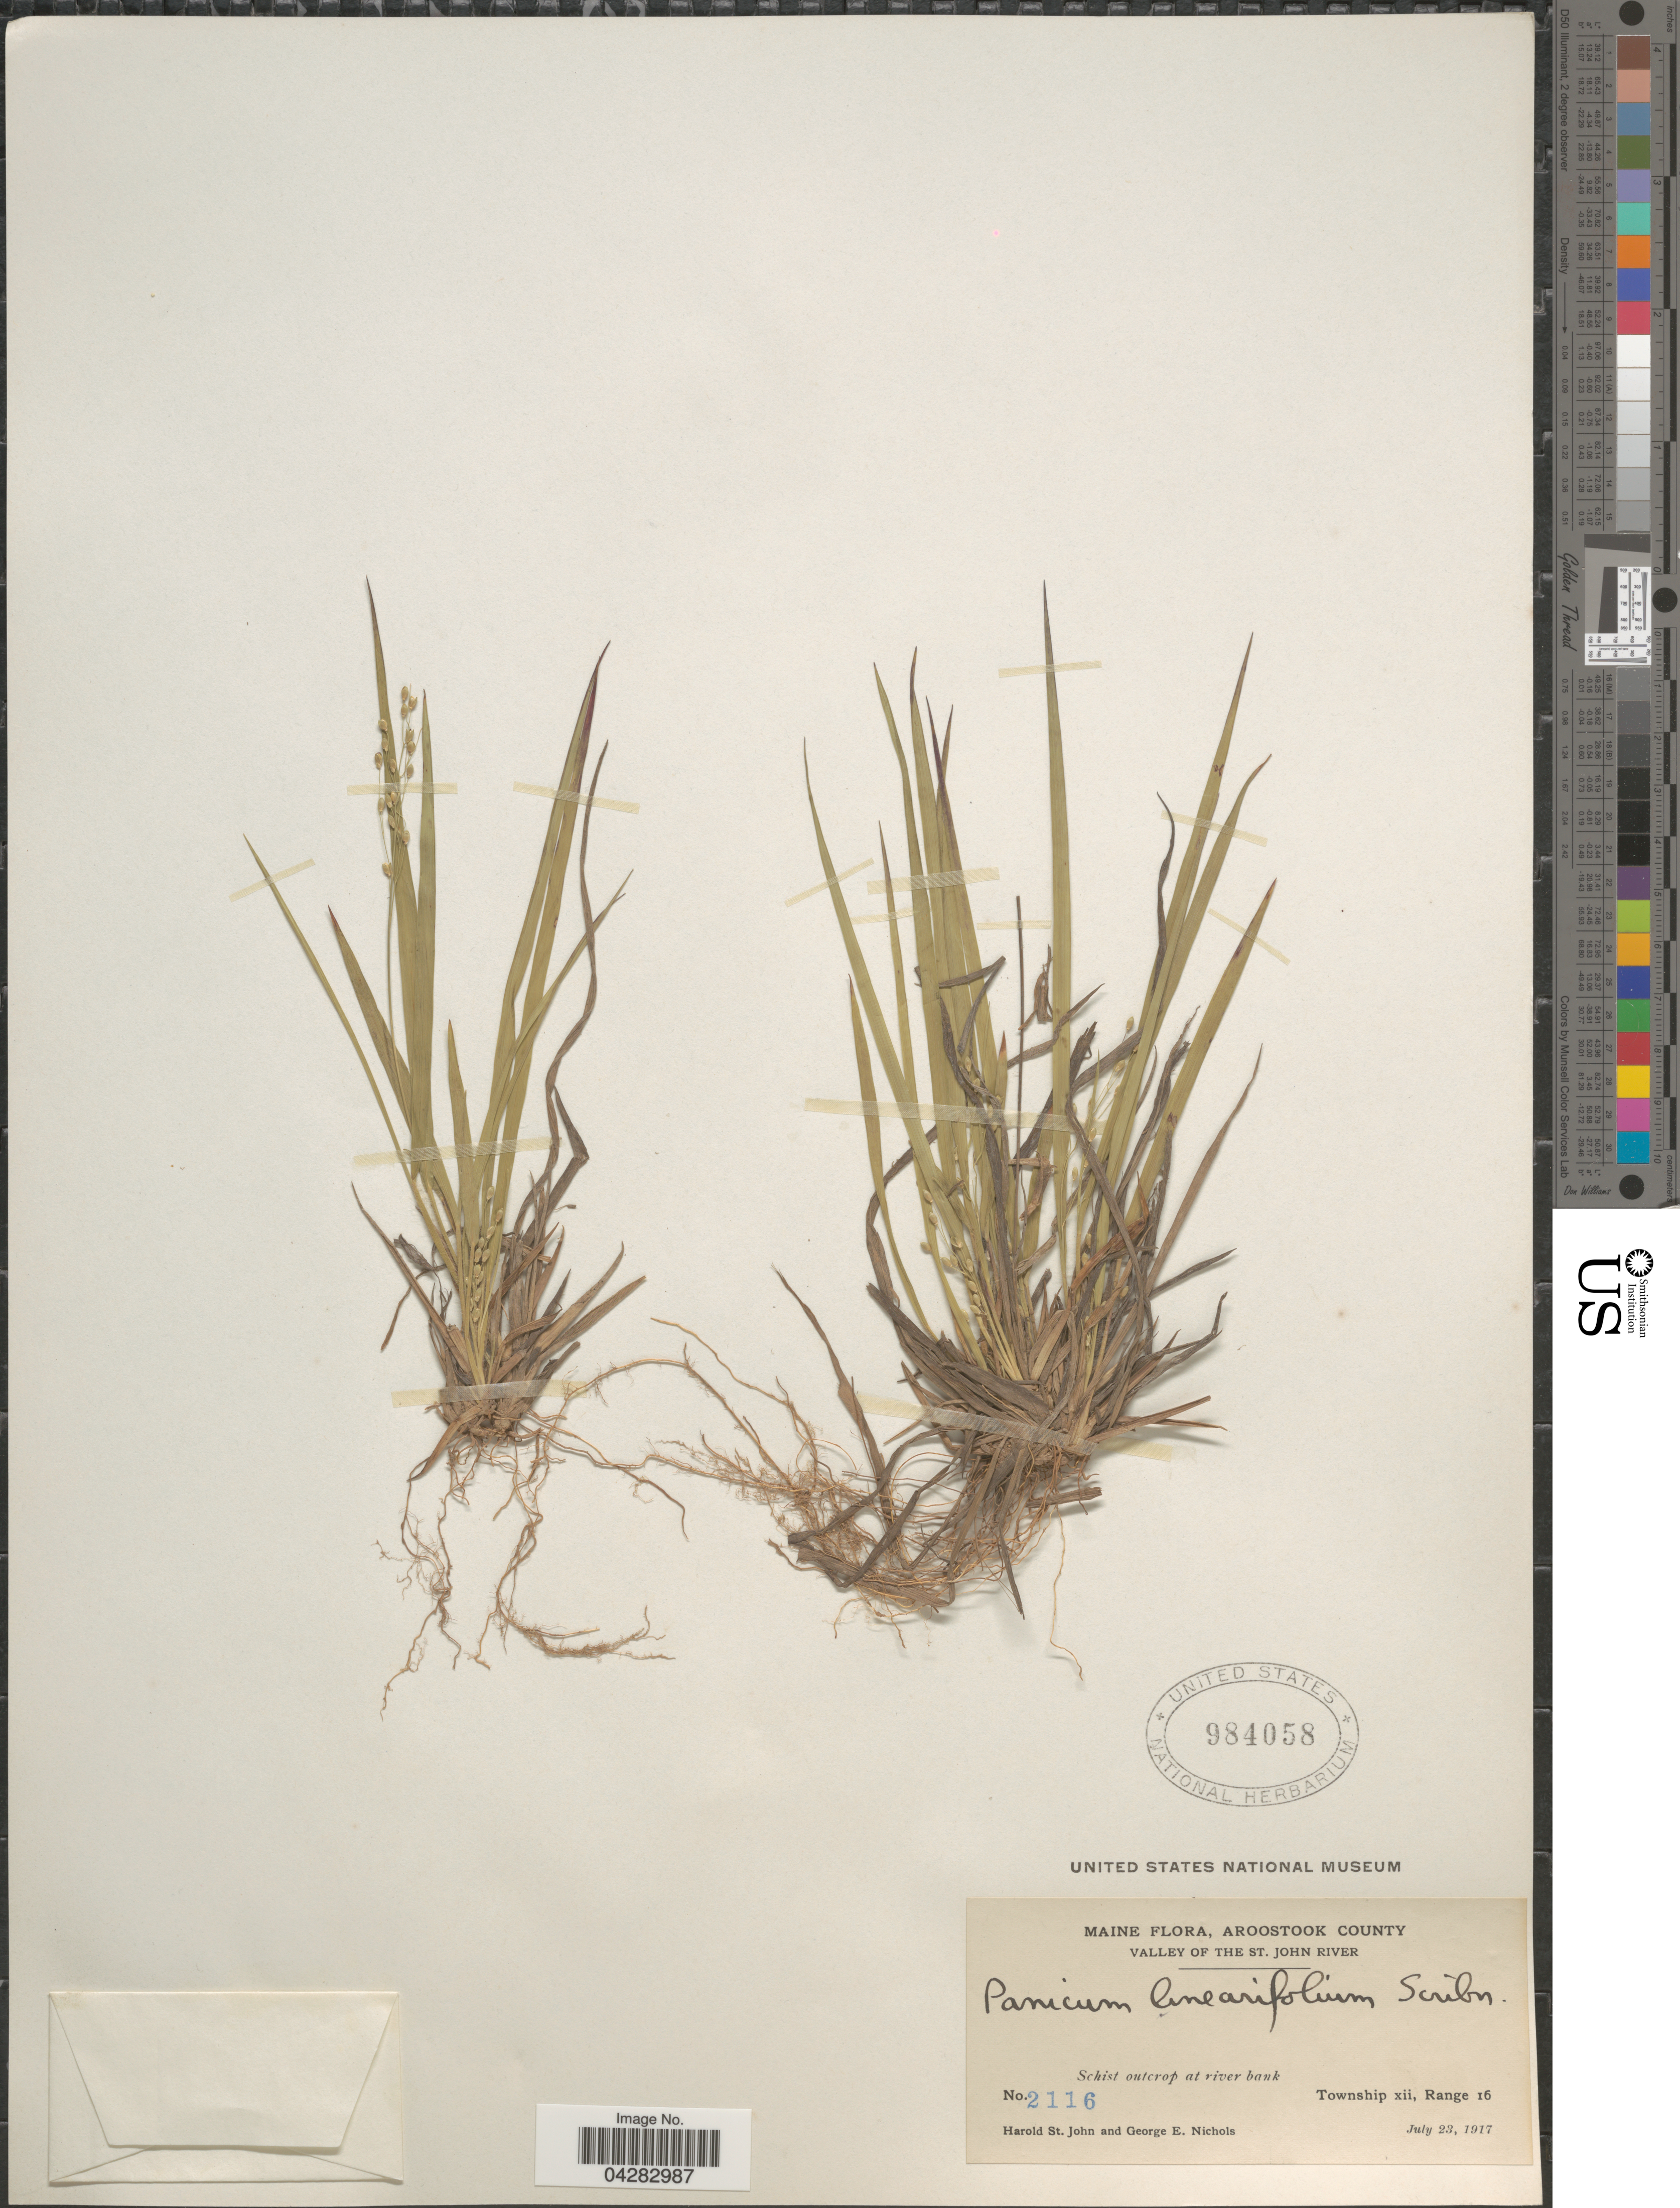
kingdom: Plantae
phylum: Tracheophyta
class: Liliopsida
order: Poales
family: Poaceae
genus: Dichanthelium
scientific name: Dichanthelium linearifolium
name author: (Scribn.) Gould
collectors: H. St. John & G. E. Nichols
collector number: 2116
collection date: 1917-07-23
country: United States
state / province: Maine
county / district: Aroostook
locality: Valley of the St. John River. Township xii, Range 16.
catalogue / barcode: US 984058